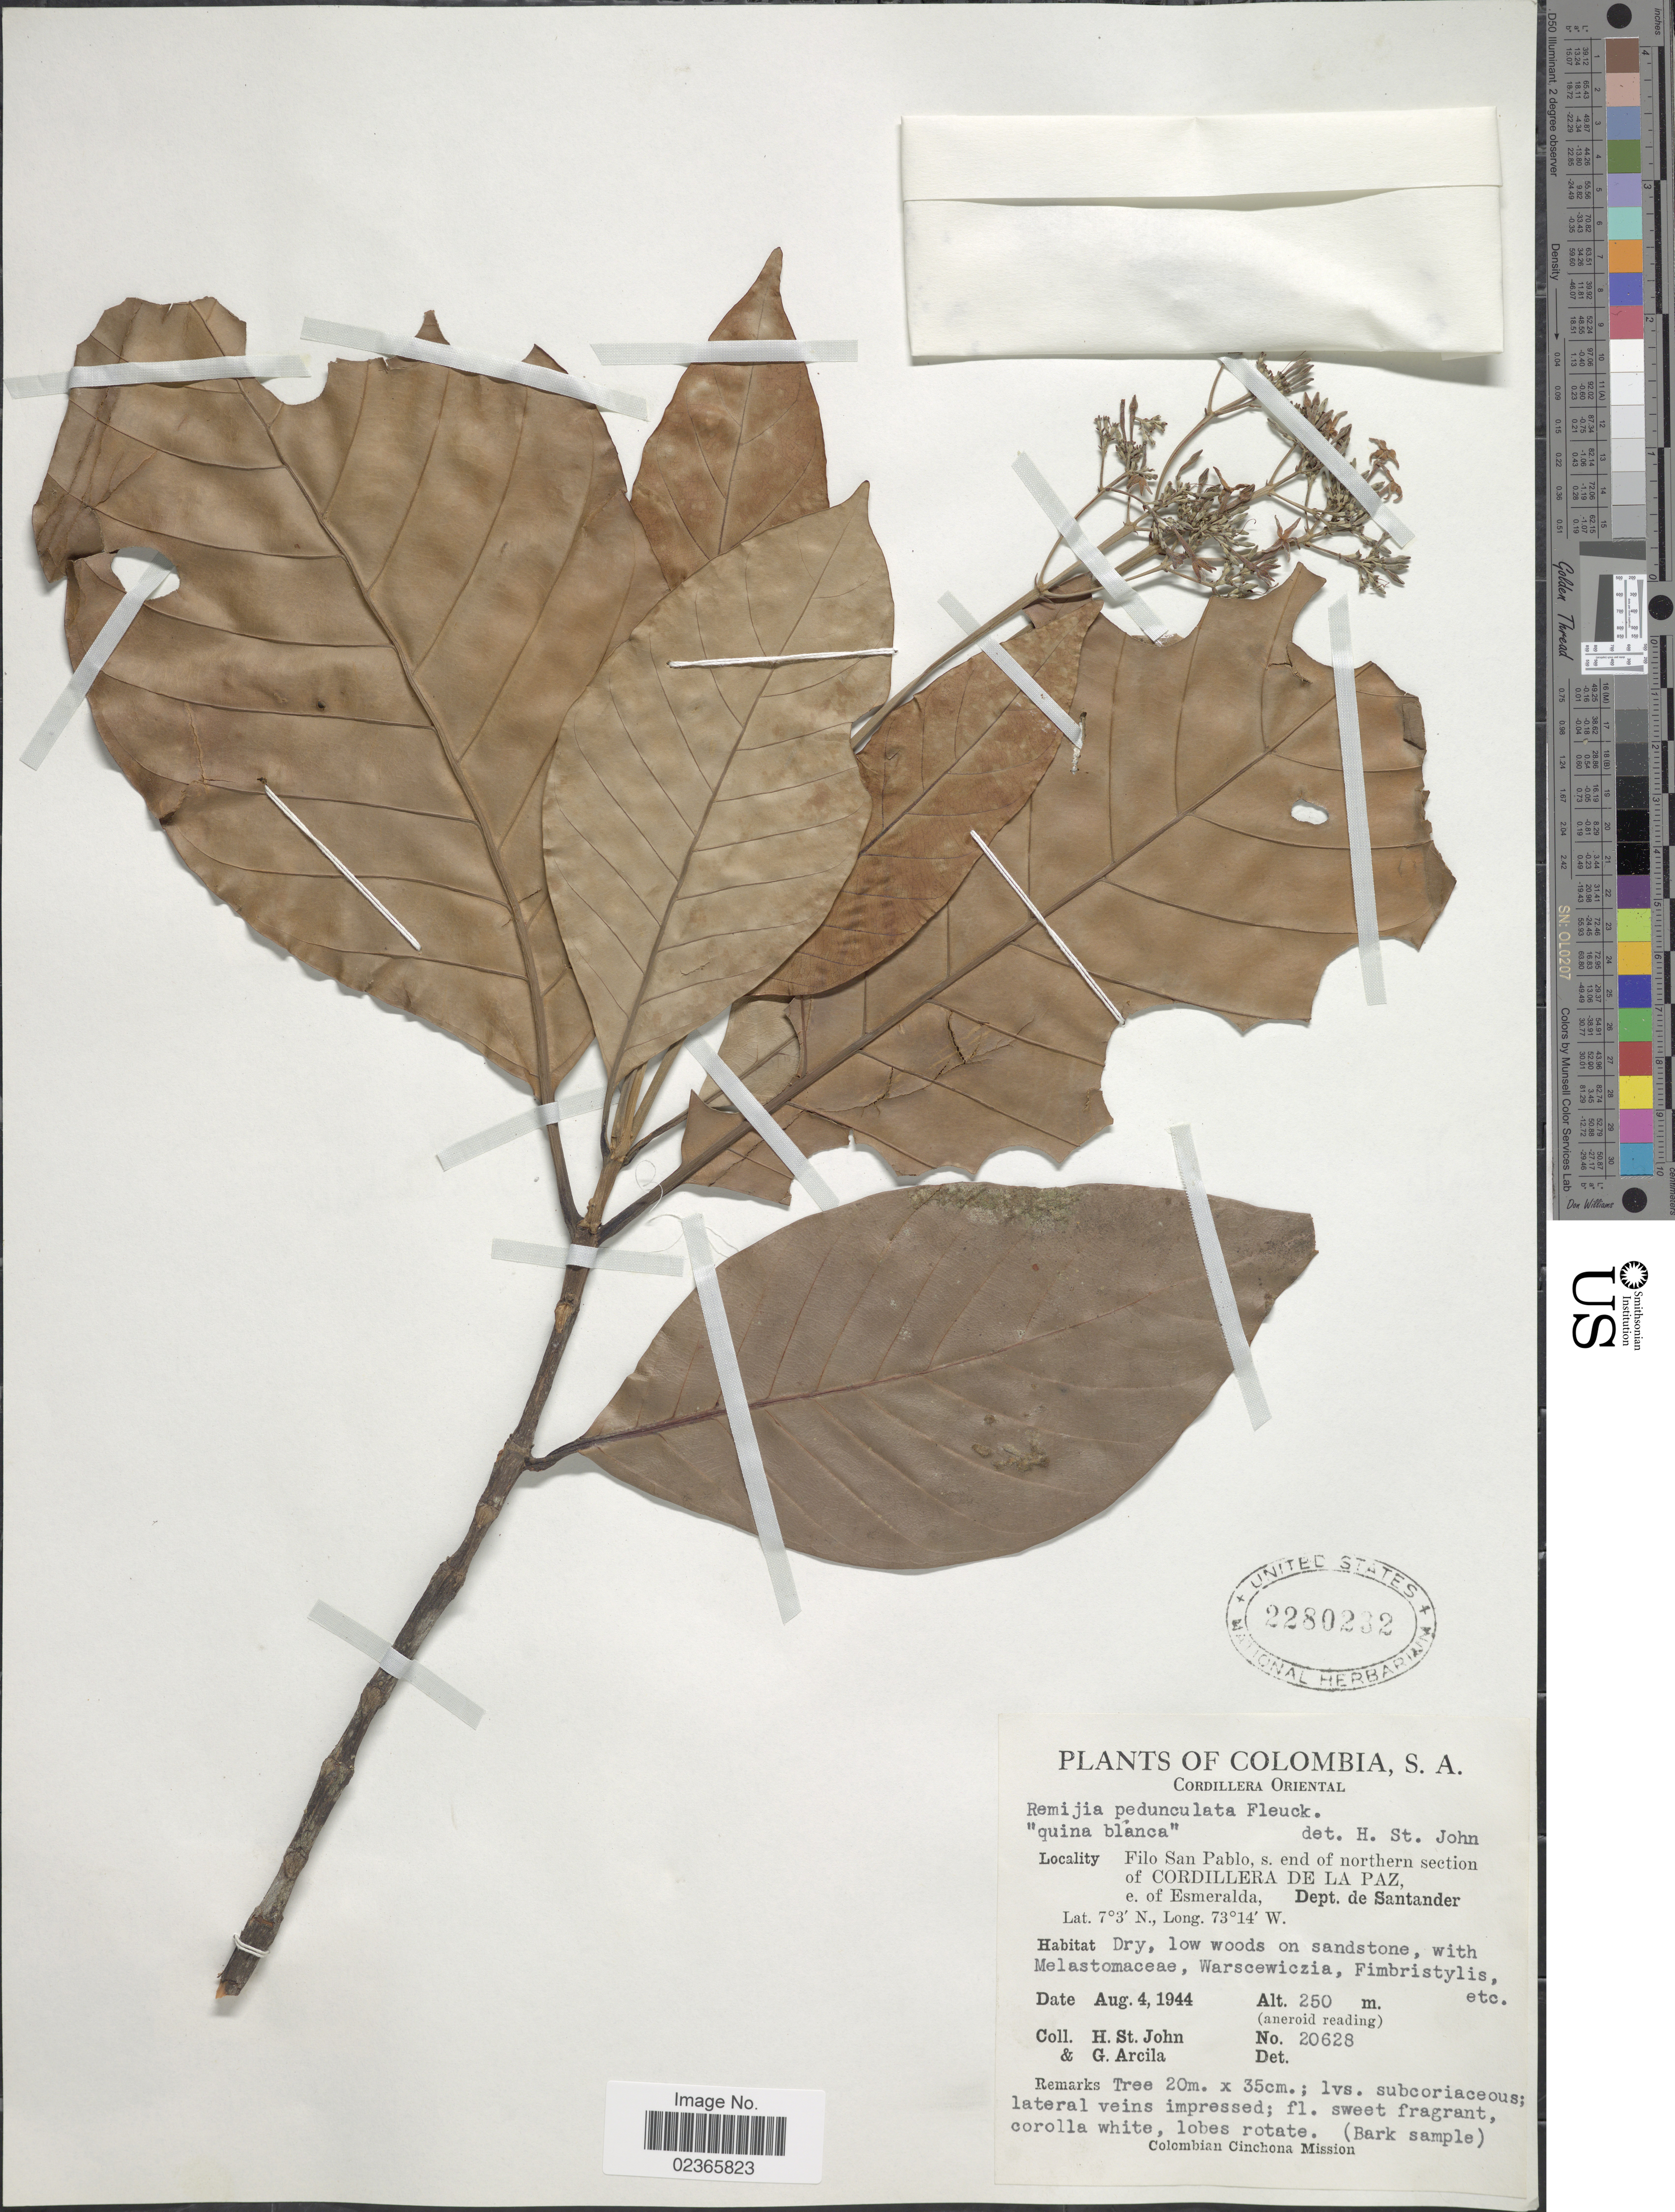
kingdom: Plantae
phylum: Tracheophyta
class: Magnoliopsida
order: Gentianales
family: Rubiaceae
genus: Remijia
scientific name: Remijia pedunculata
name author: (H. Karst.) Fluck.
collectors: H. St. John & G. Arcila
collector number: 20628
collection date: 1944-08-04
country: Colombia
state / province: Santander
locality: Cordillera Oriental, Filo San Pablo, s. end of northern section of Cordillera de La Paz, e. of Esmeralda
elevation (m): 250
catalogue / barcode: US 2280232